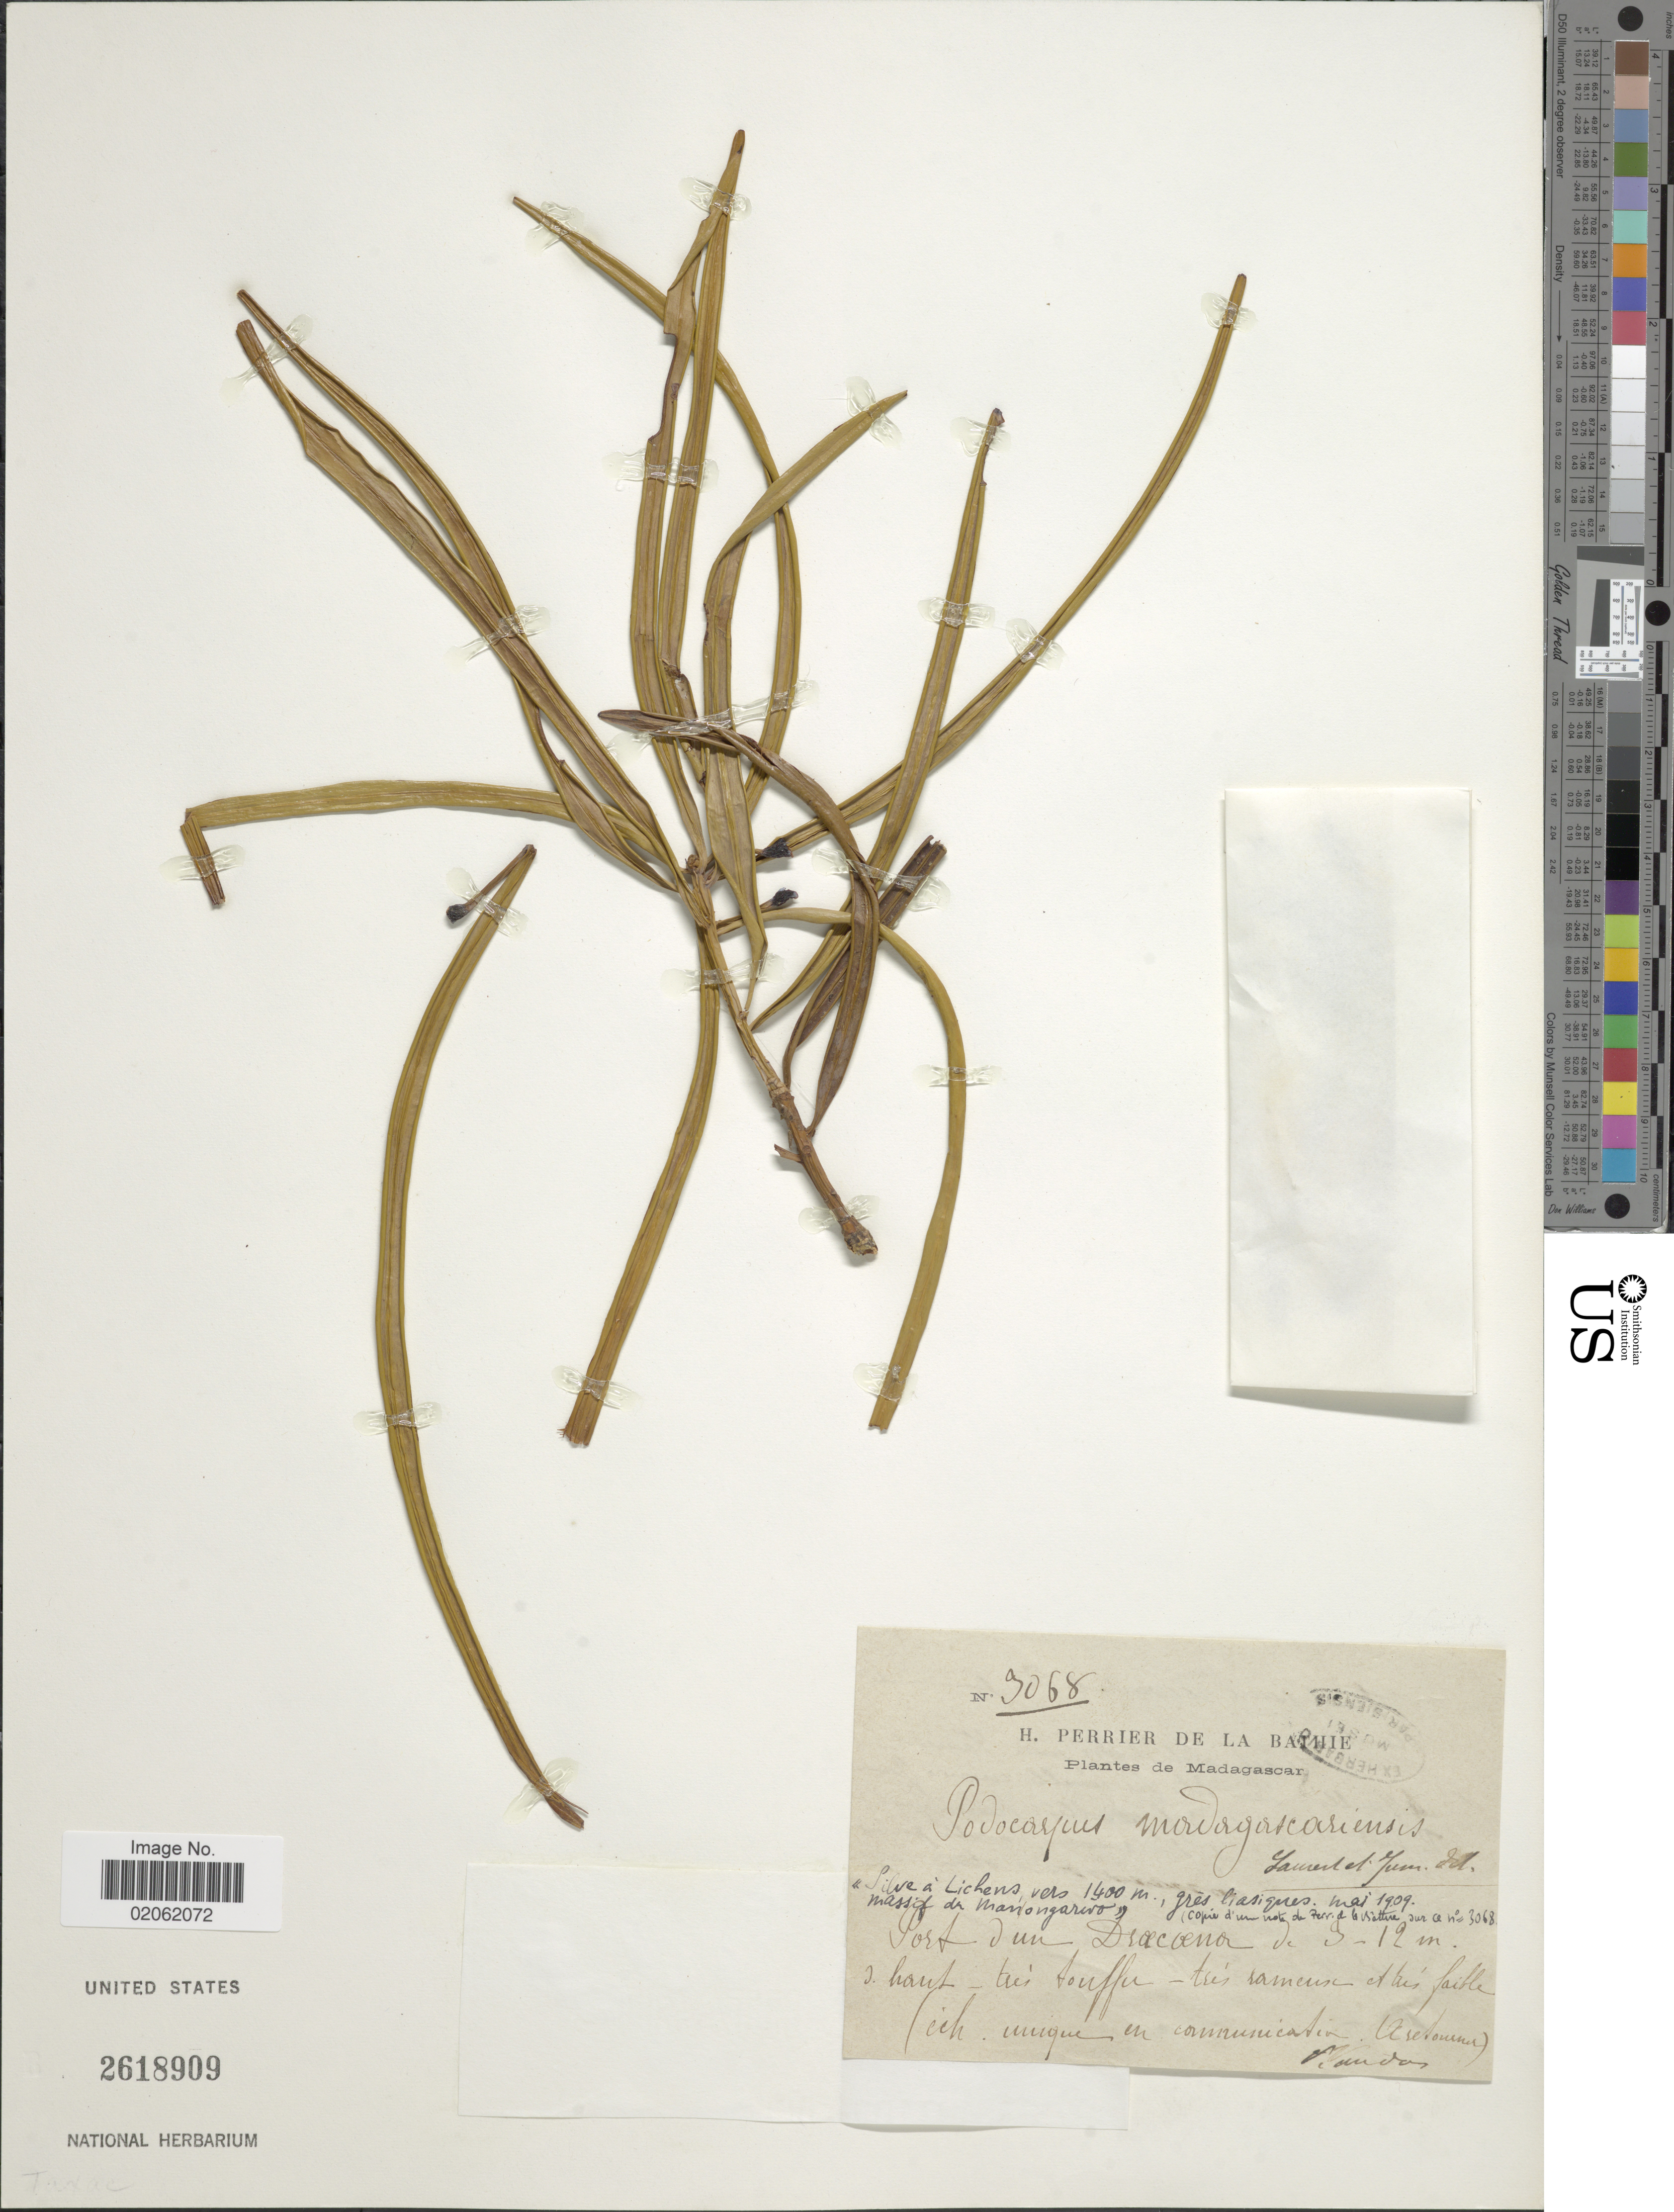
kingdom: Plantae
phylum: Tracheophyta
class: Pinopsida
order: Pinales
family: Podocarpaceae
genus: Podocarpus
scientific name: Podocarpus madagascariensis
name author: Baker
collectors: H. Perrier de la Bâthie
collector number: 3068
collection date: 1909-05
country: Madagascar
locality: Silve a Lichens, gres liasignes massif du Manongarivo'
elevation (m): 1400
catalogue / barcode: US 2618909